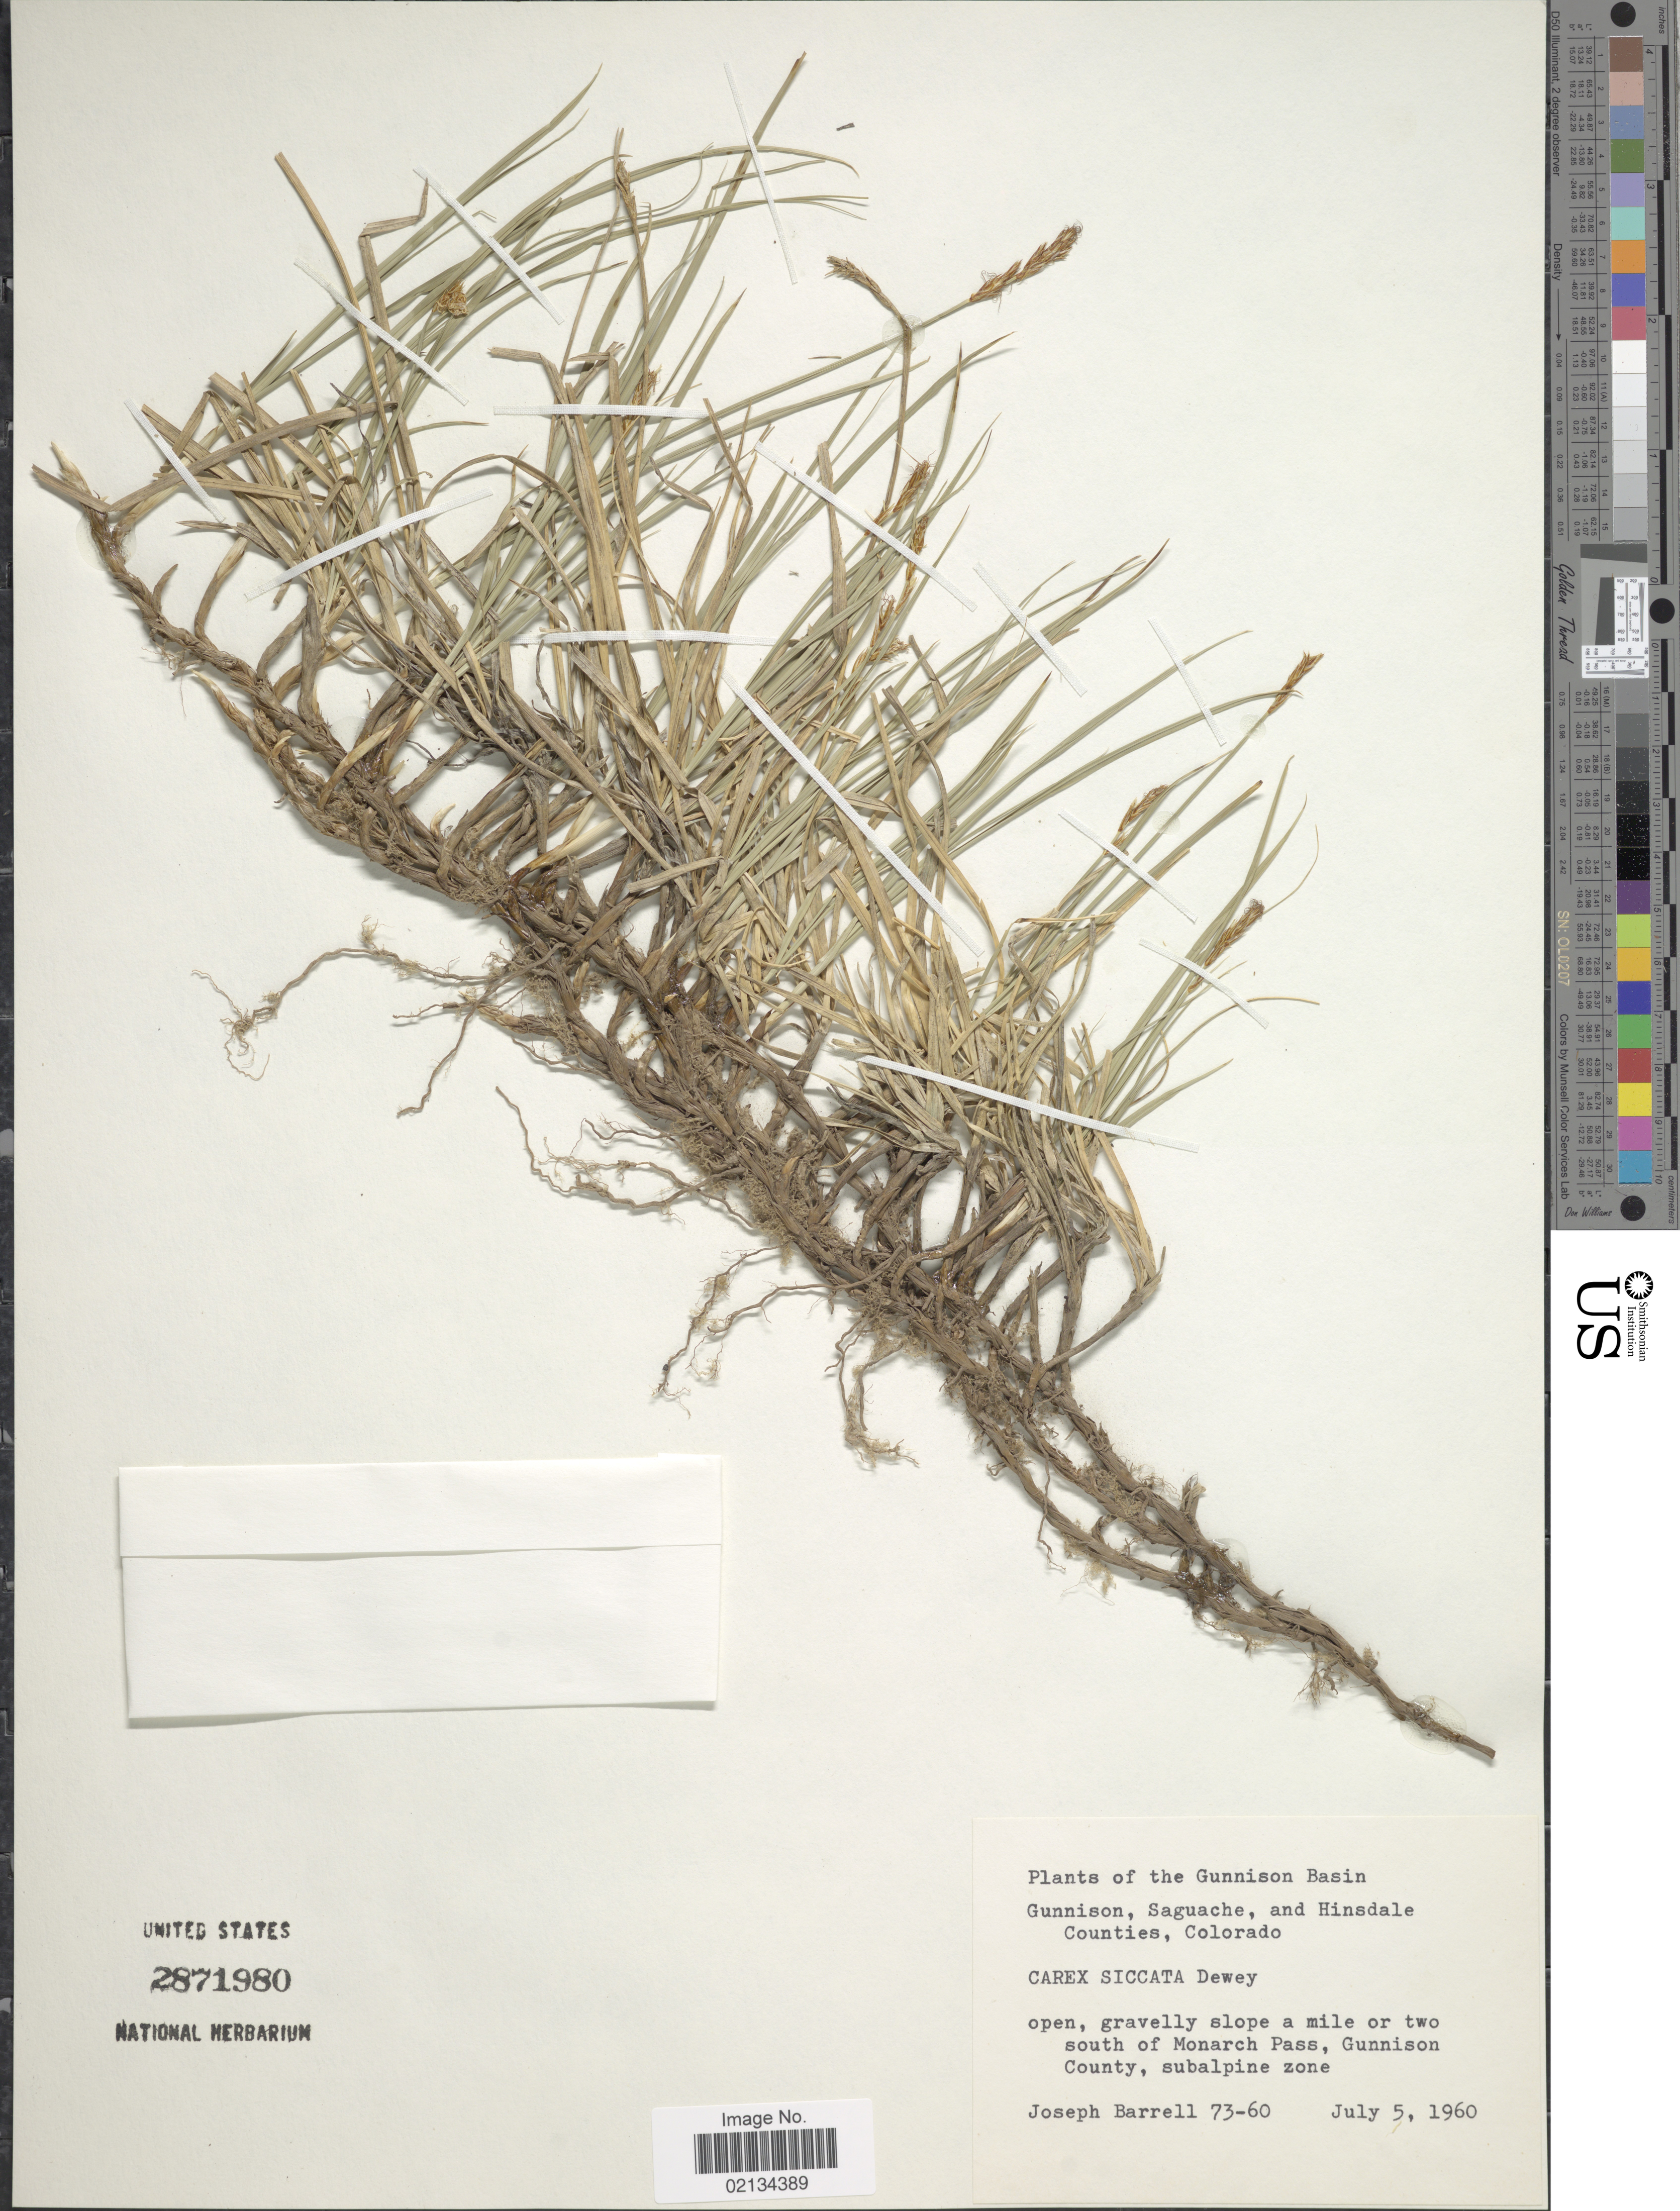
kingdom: Plantae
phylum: Tracheophyta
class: Liliopsida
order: Poales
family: Cyperaceae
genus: Carex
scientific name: Carex siccata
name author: Dewey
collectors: J. Barrell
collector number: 73-60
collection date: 1960-07-05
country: United States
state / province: Colorado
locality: The Gunnison Basin, Gunnison, Saguache, and Hinsdale Counties, open, gravelly slope a mile or two south of Monarch Pass, Gunnison County.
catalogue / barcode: US 2871980